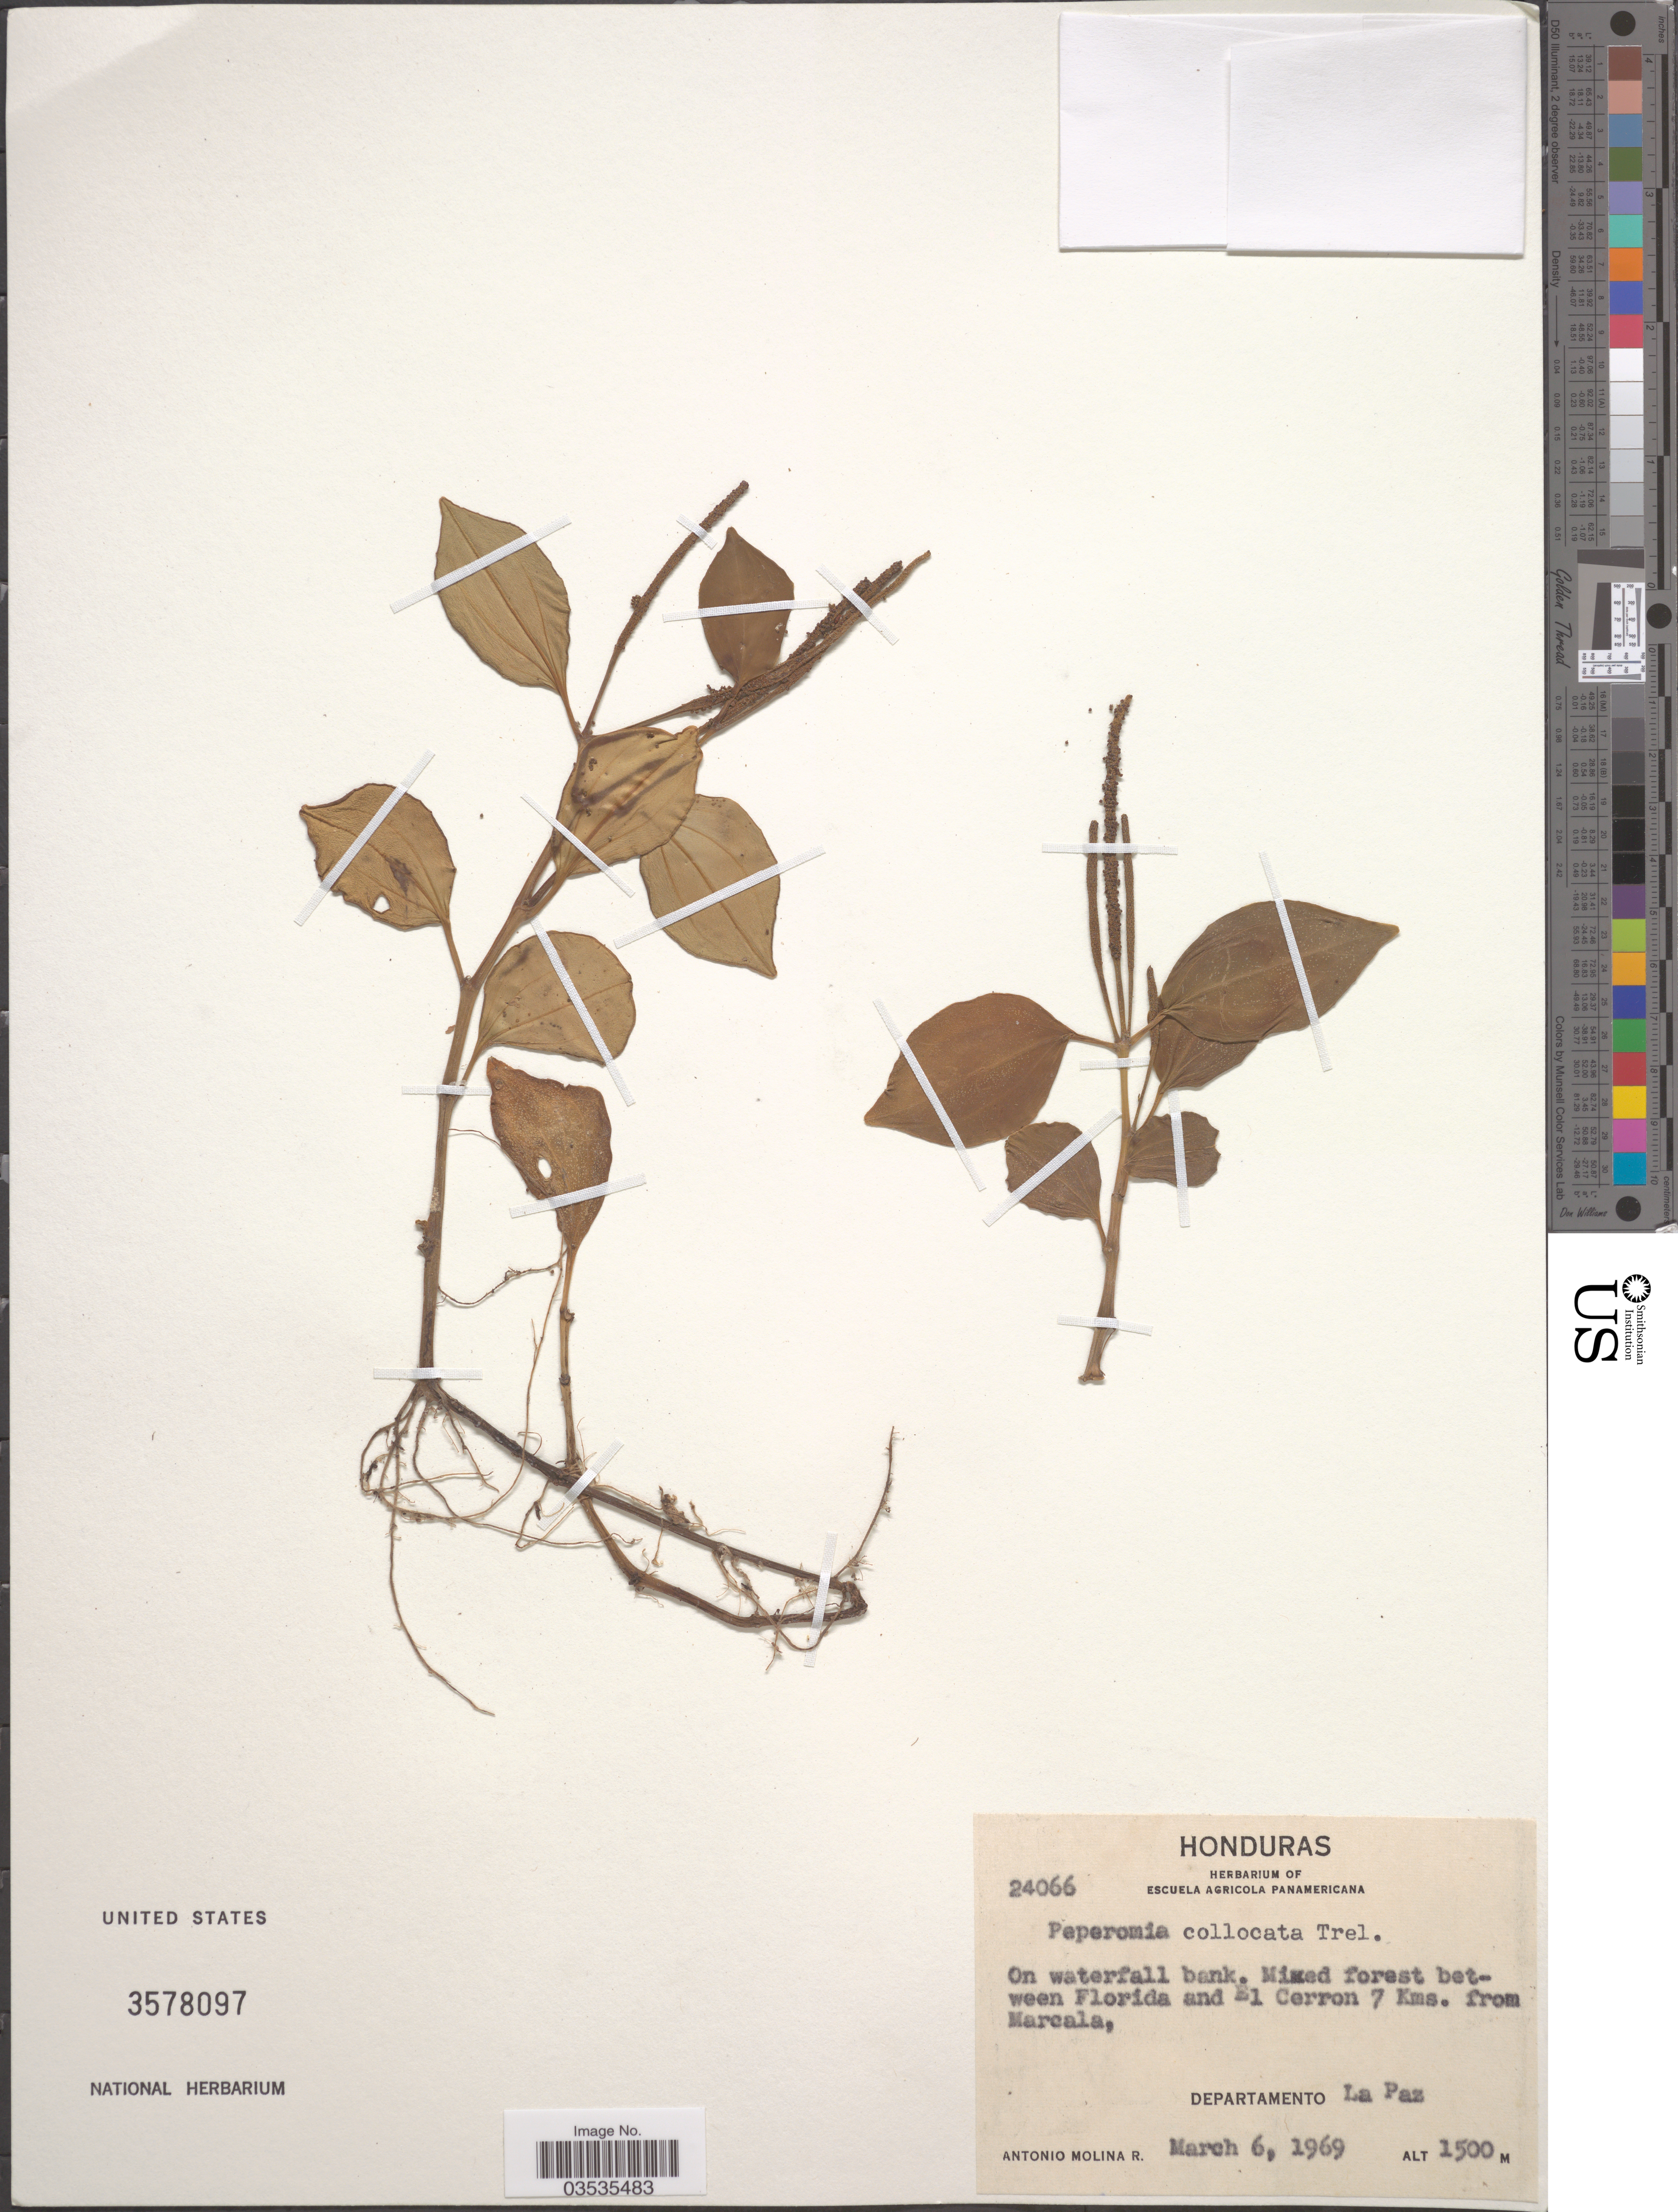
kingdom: Plantae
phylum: Tracheophyta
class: Magnoliopsida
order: Piperales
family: Piperaceae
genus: Peperomia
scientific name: Peperomia san-joseana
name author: C. DC.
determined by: Jiménez, José Estaban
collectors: A. Molina R.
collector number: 24066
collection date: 1969-03-06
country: Honduras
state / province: La Paz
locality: Mixed forest between Florida and El Cerron 7 Kms. from Marcala, Departamento La Paz.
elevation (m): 1500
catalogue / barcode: US 3578097